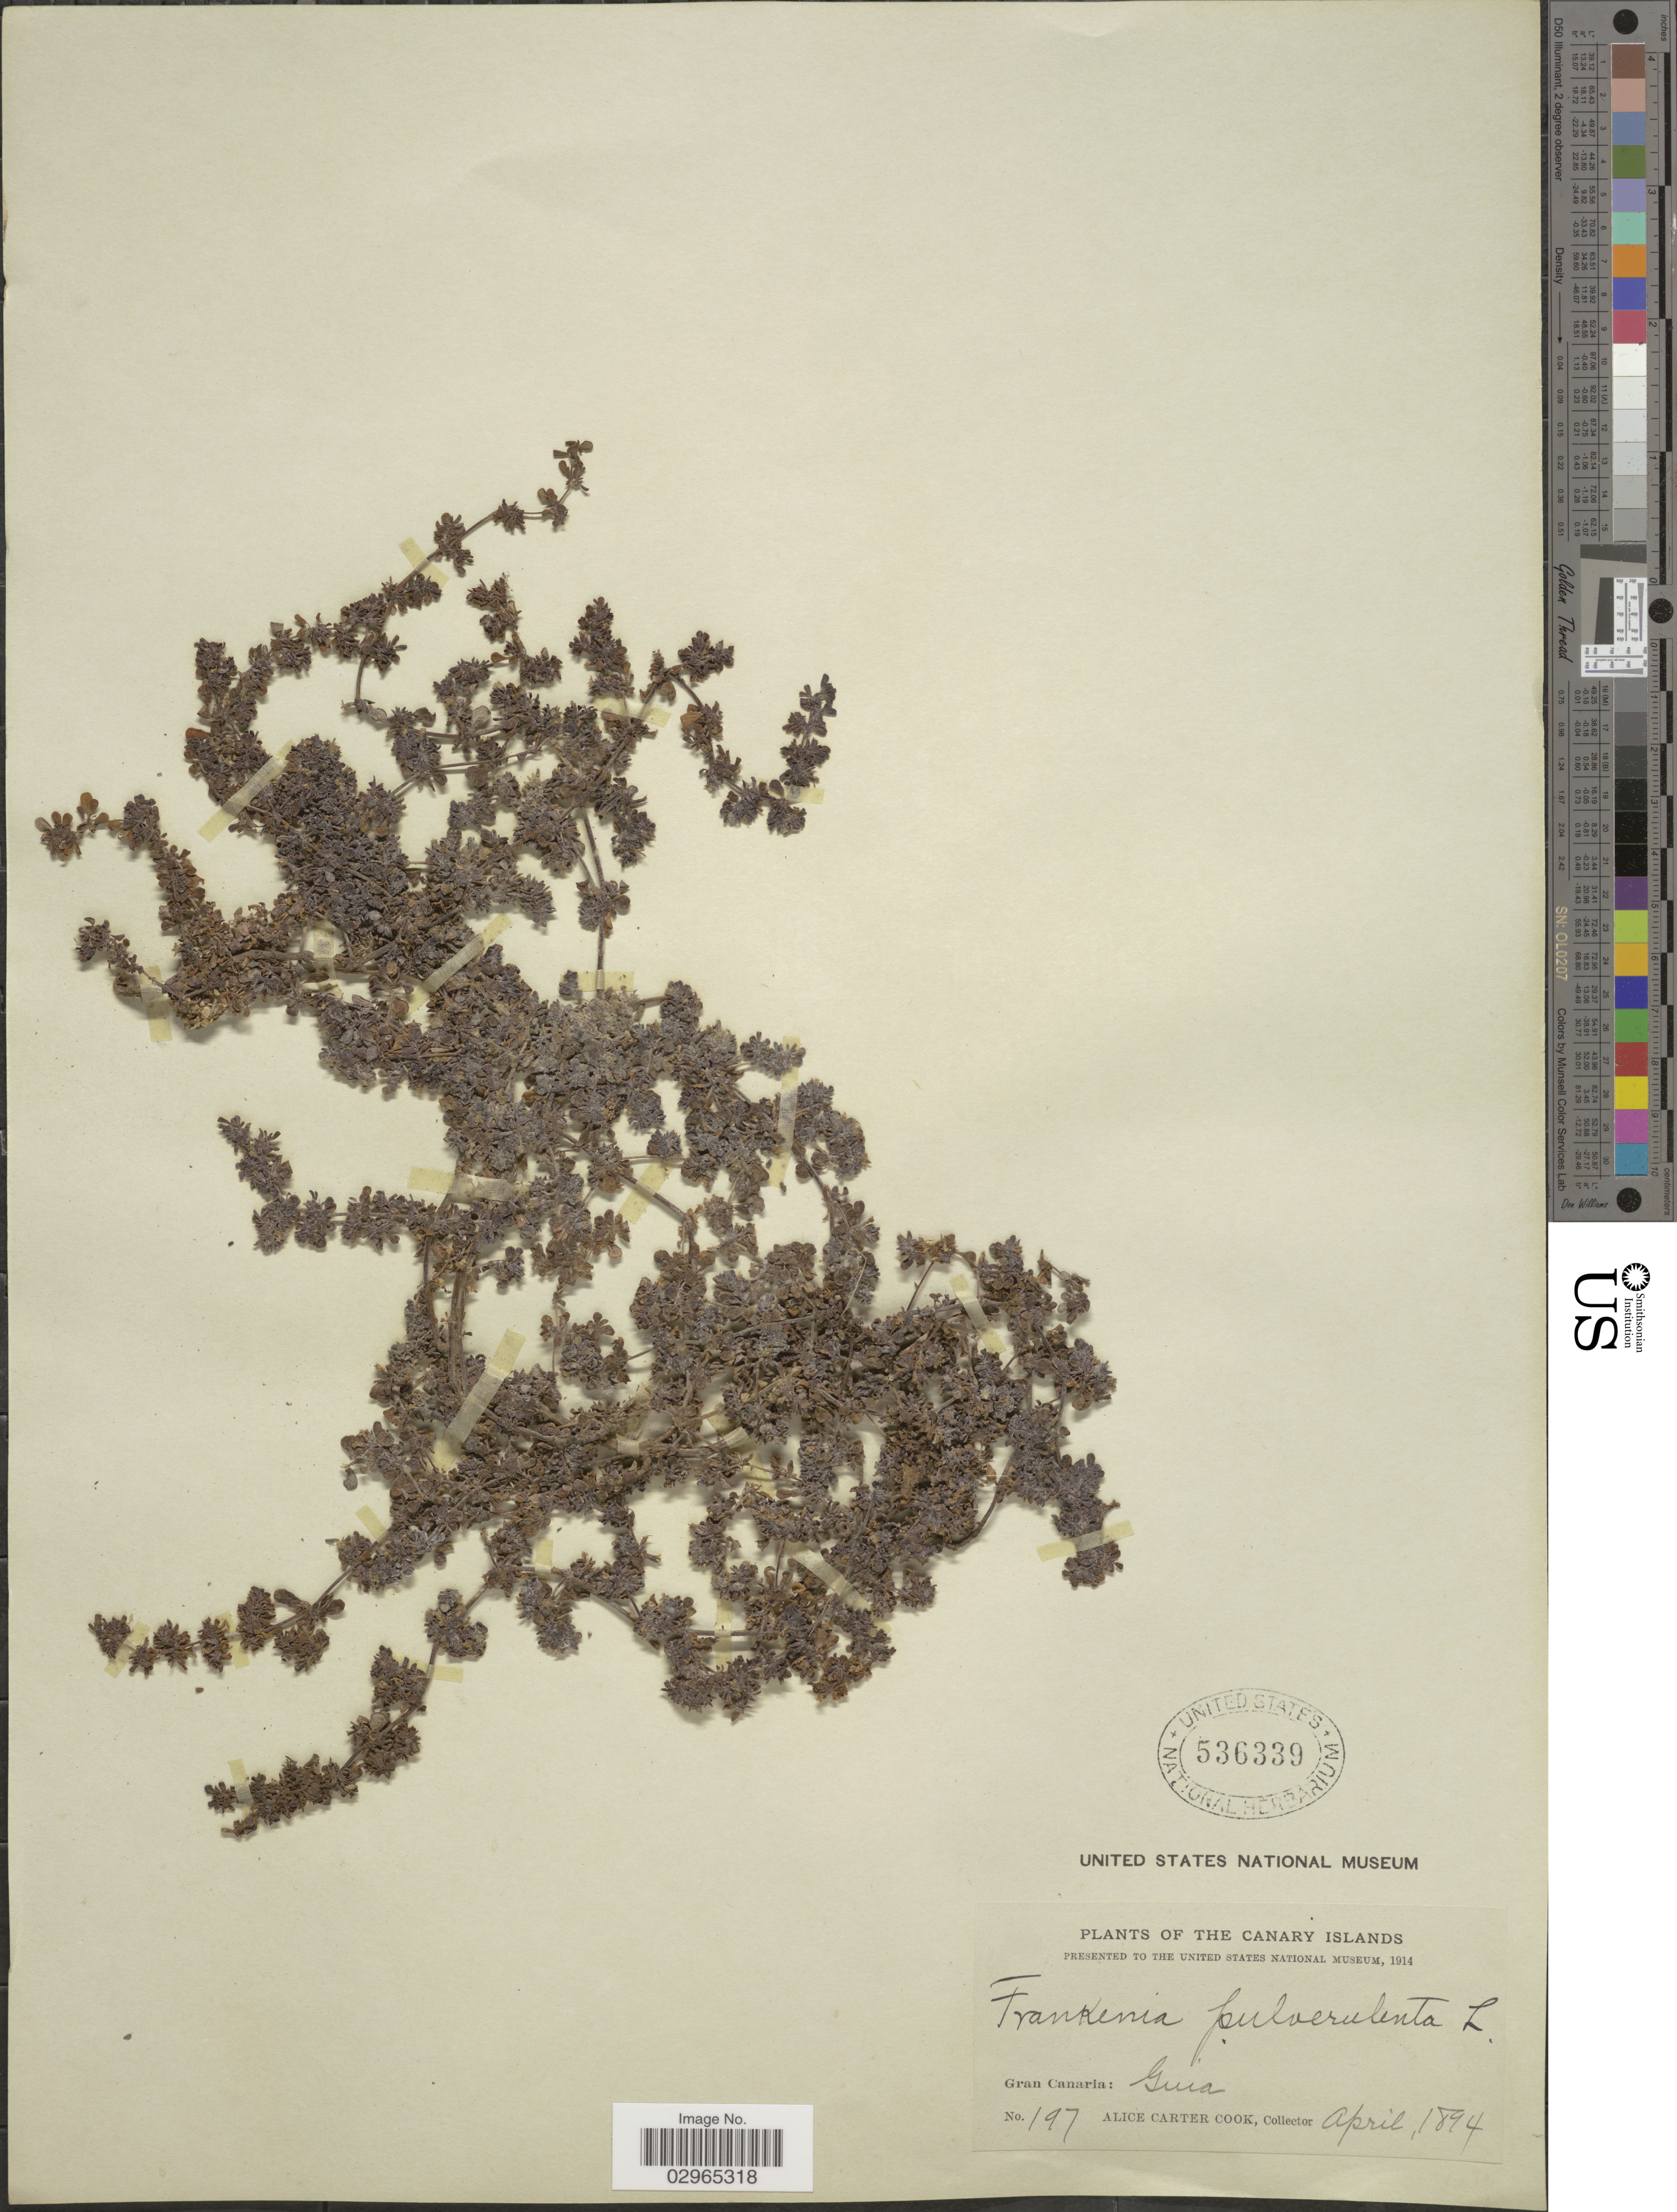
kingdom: Plantae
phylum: Tracheophyta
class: Magnoliopsida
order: Caryophyllales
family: Frankeniaceae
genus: Frankenia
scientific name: Frankenia pulverulenta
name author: L.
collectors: Alice C. Cook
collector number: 197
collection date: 1894-04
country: Spain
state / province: Canarias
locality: Canary Islands. Gran Canaria: Guia.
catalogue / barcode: US 536339